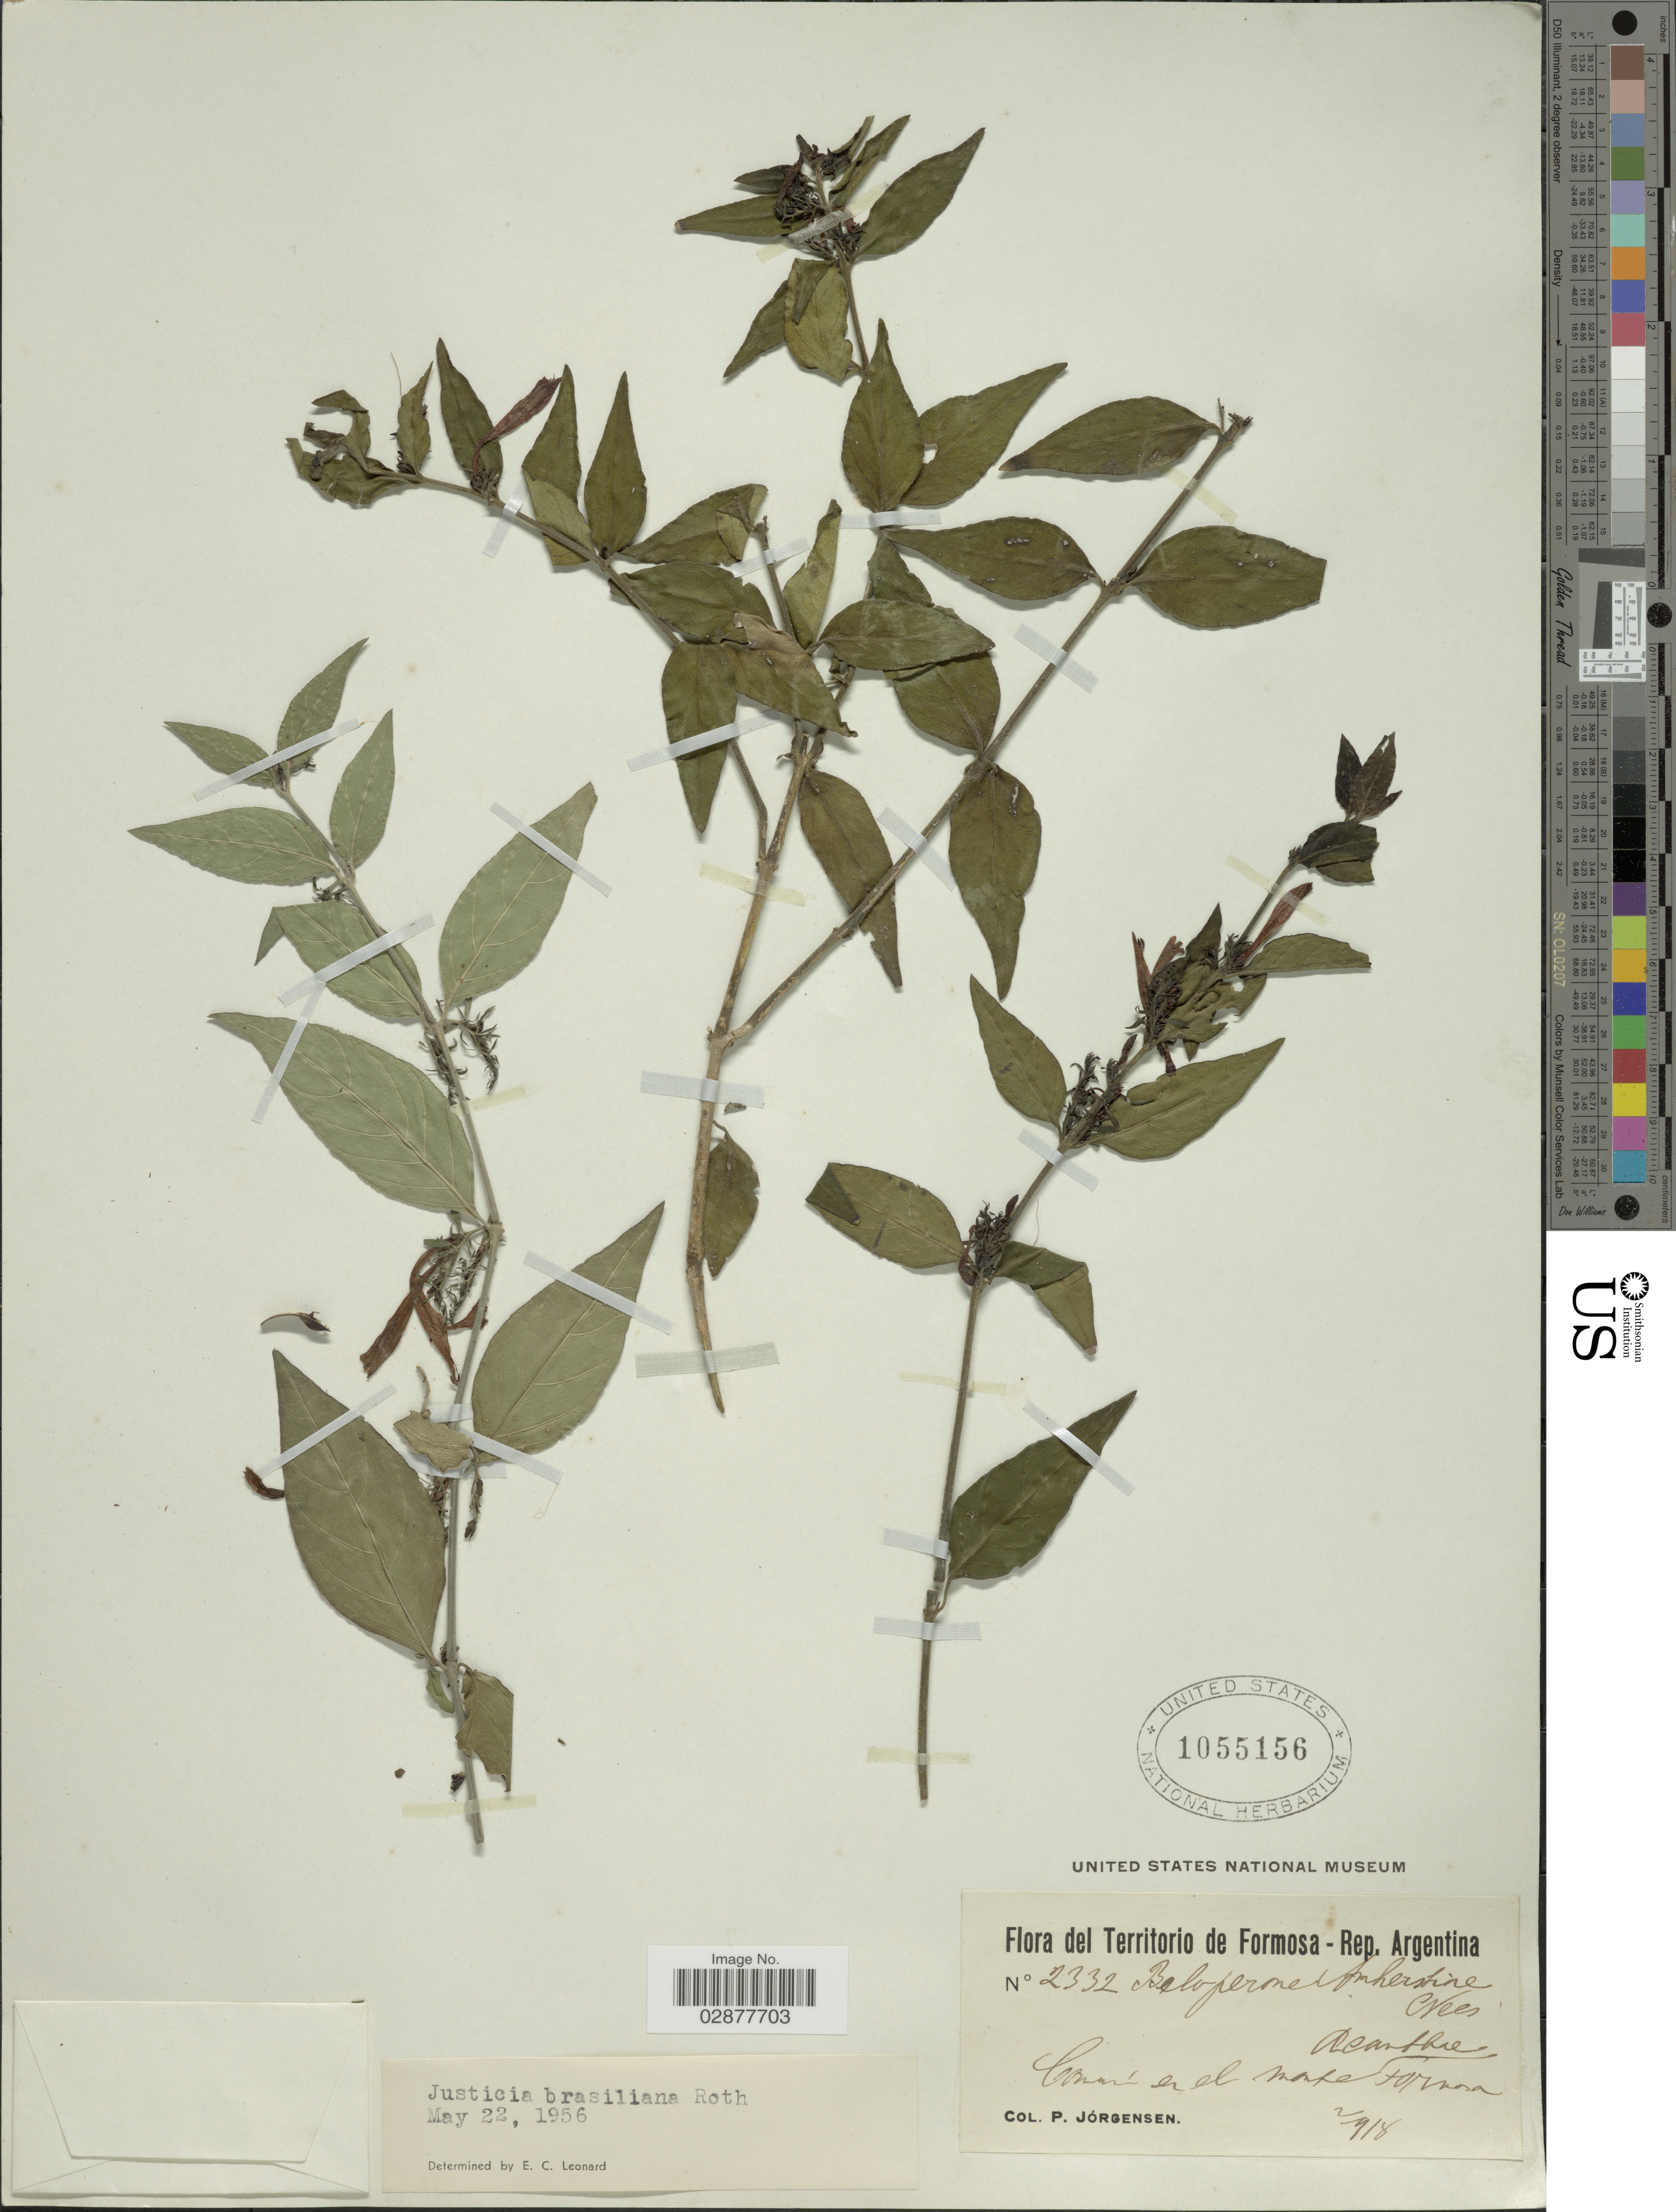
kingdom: Plantae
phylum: Tracheophyta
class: Magnoliopsida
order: Lamiales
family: Acanthaceae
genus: Justicia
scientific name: Justicia brasiliana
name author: Roth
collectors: P. Jörgensen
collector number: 2332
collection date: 1918-02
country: Argentina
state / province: Formosa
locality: Territorio de Formosa - Rep. Argentina.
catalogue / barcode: US 1055156